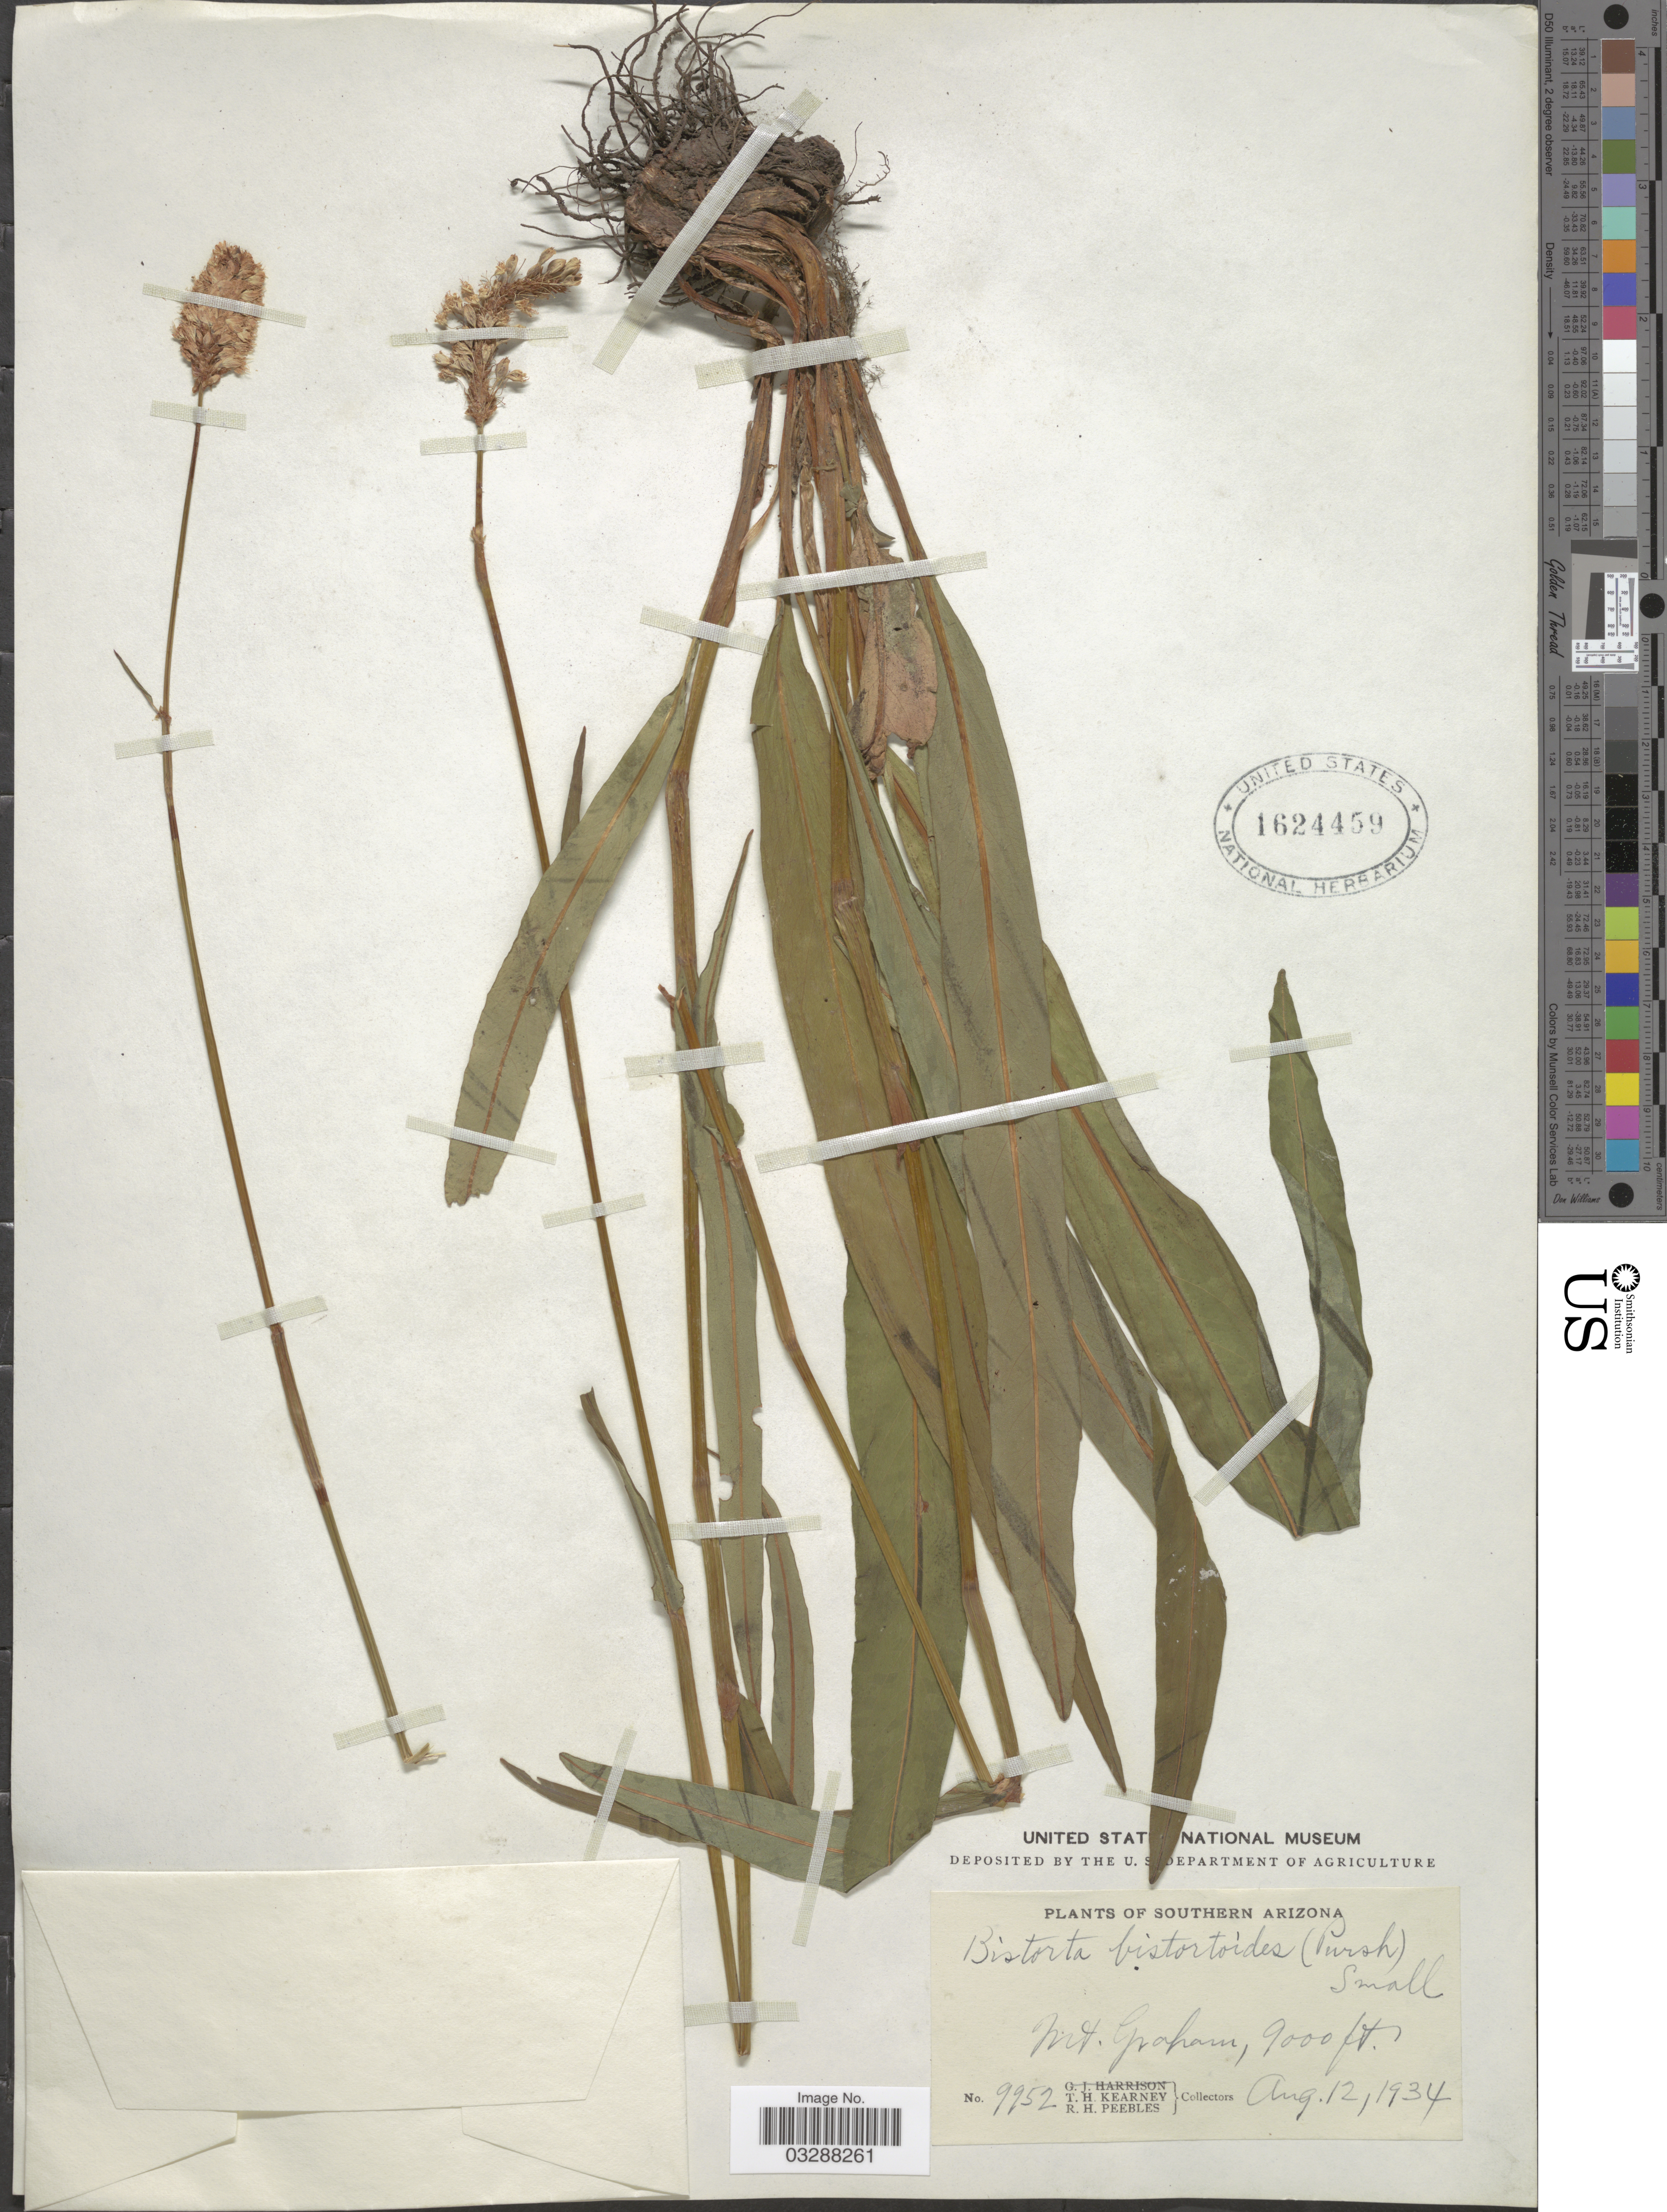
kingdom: Plantae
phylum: Tracheophyta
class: Magnoliopsida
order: Caryophyllales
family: Polygonaceae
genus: Bistorta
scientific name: Bistorta bistortoides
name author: (Pursh) Small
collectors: T. H. Kearney & R. H. Peebles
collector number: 9952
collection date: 1934-08-12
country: United States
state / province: Arizona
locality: Southern Arizona, Mt. Graham.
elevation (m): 2743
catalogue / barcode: US 1624459